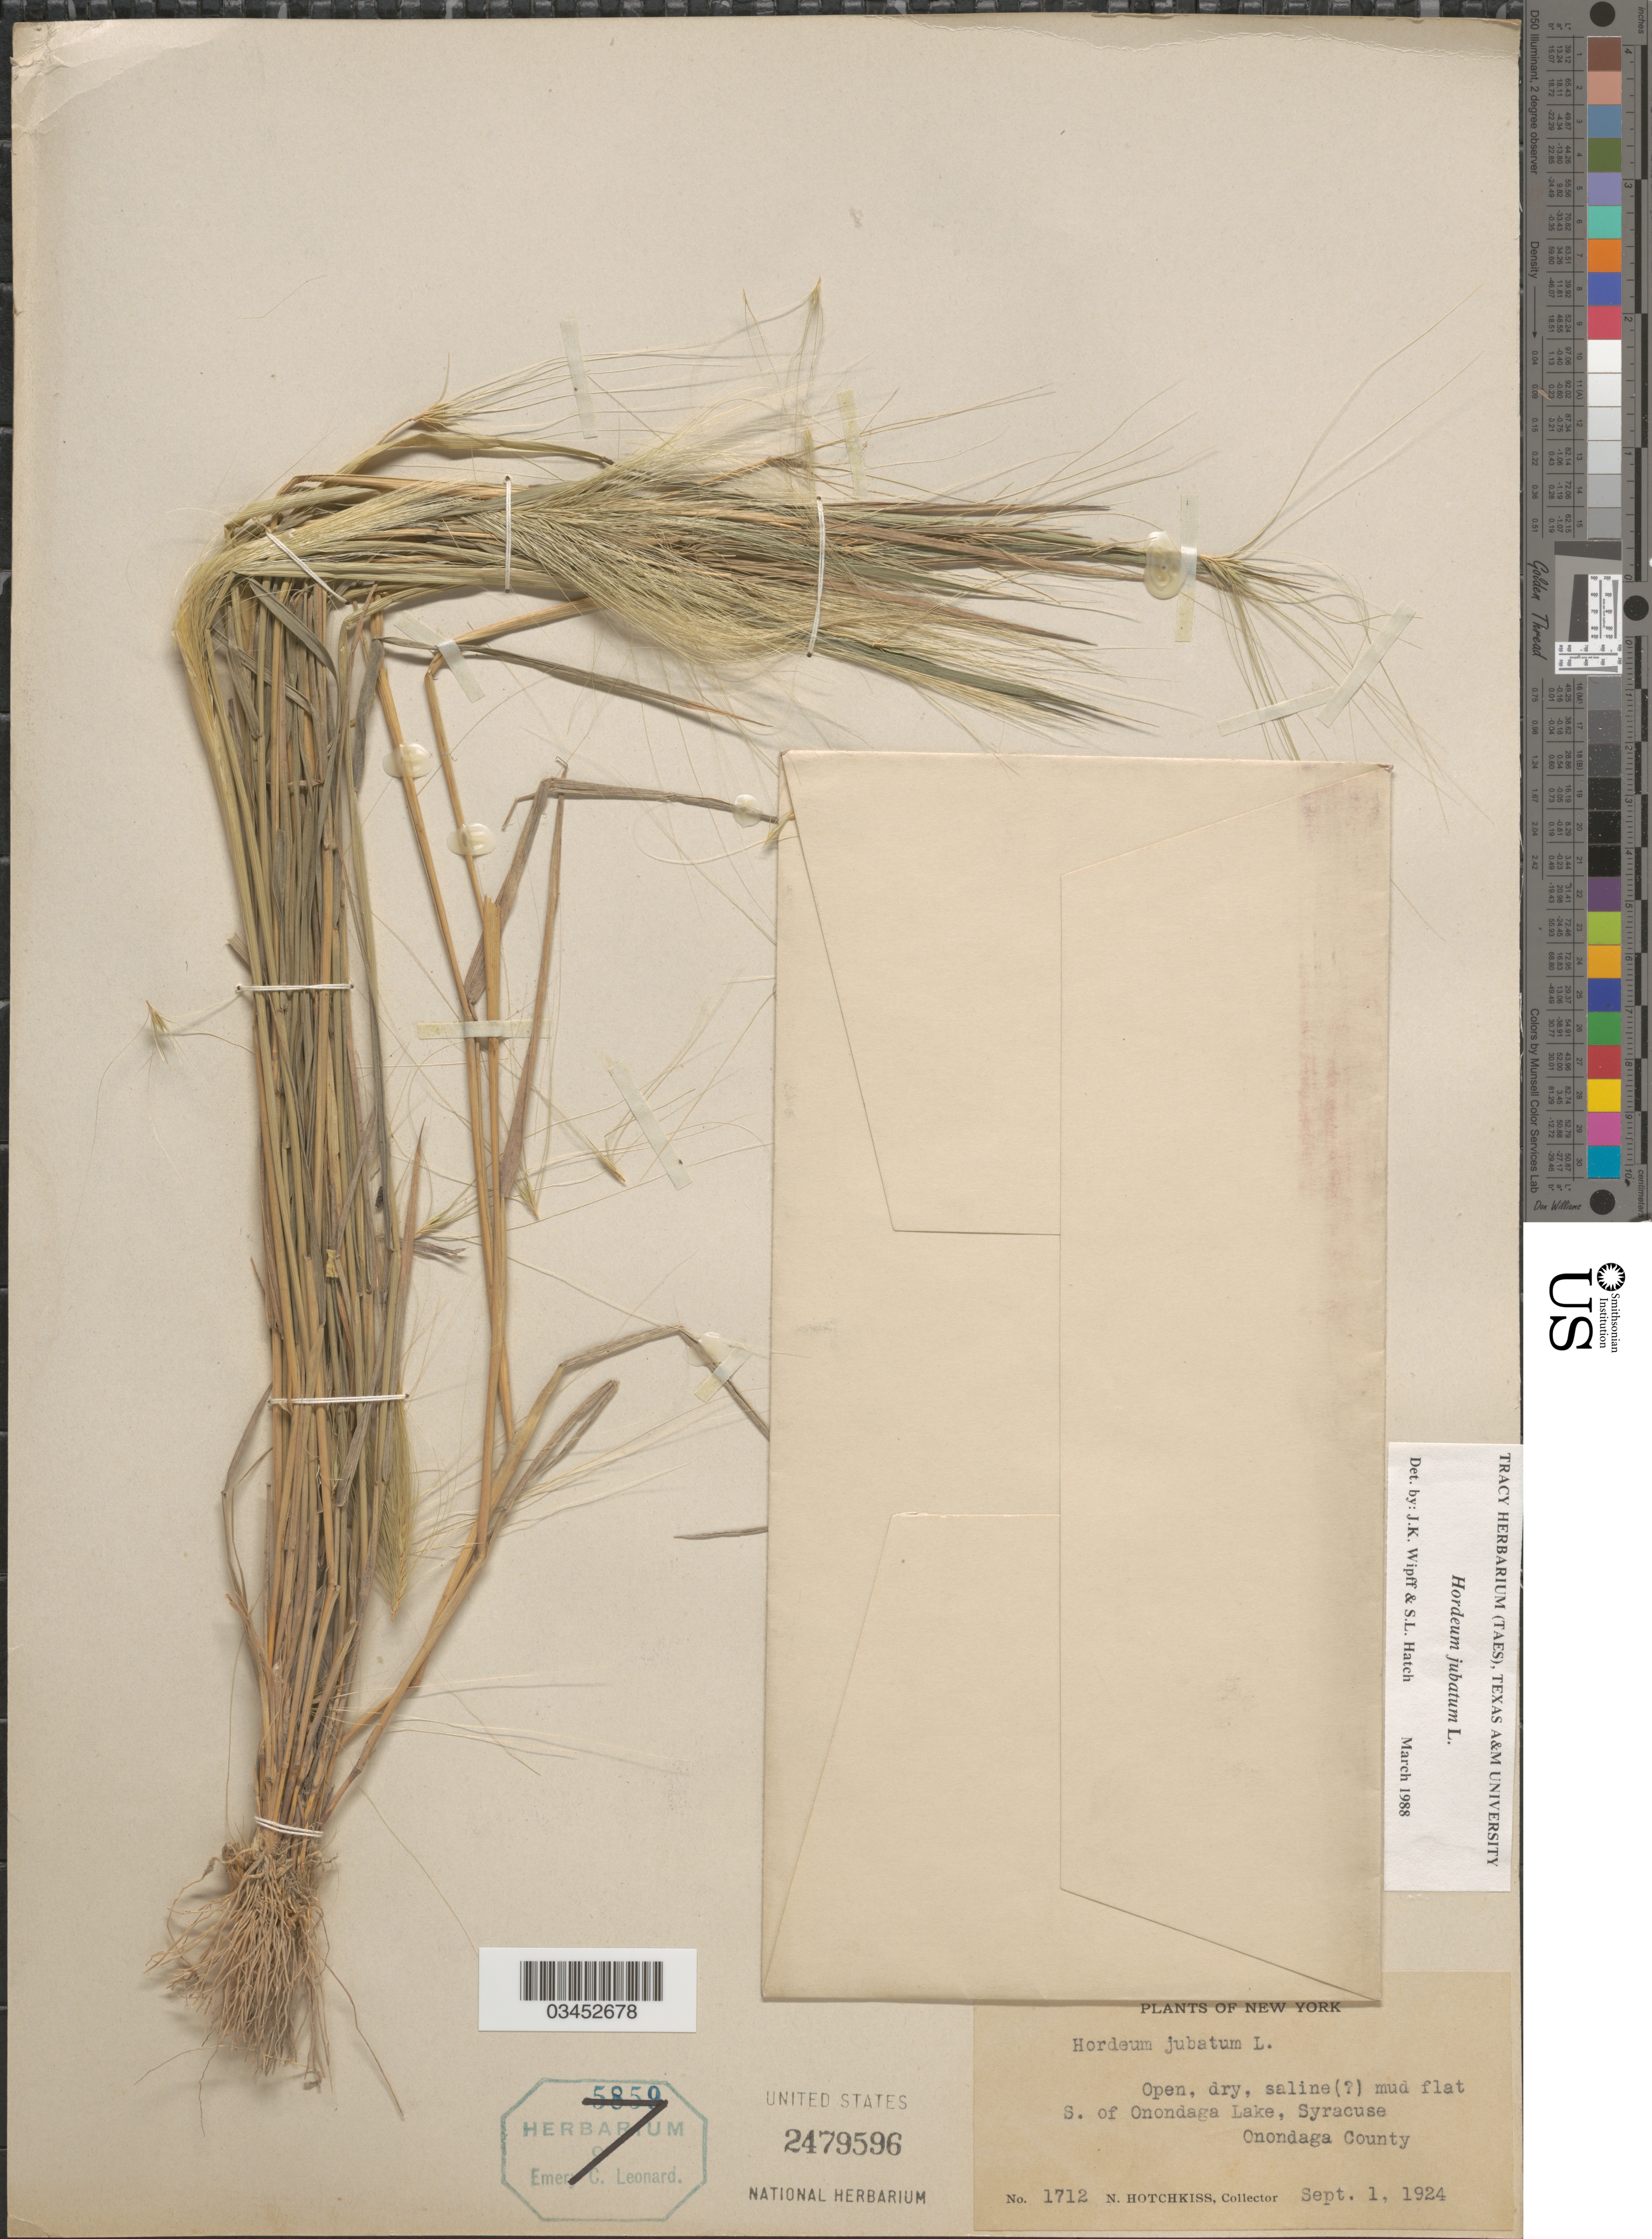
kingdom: Plantae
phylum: Tracheophyta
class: Liliopsida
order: Poales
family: Poaceae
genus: Hordeum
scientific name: Hordeum jubatum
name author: L.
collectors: N. Hotchkiss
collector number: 1712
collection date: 1924-09-01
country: United States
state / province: New York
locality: S. of Onondaga Lake, Syracuse. Onondaga County.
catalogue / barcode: US 2479596